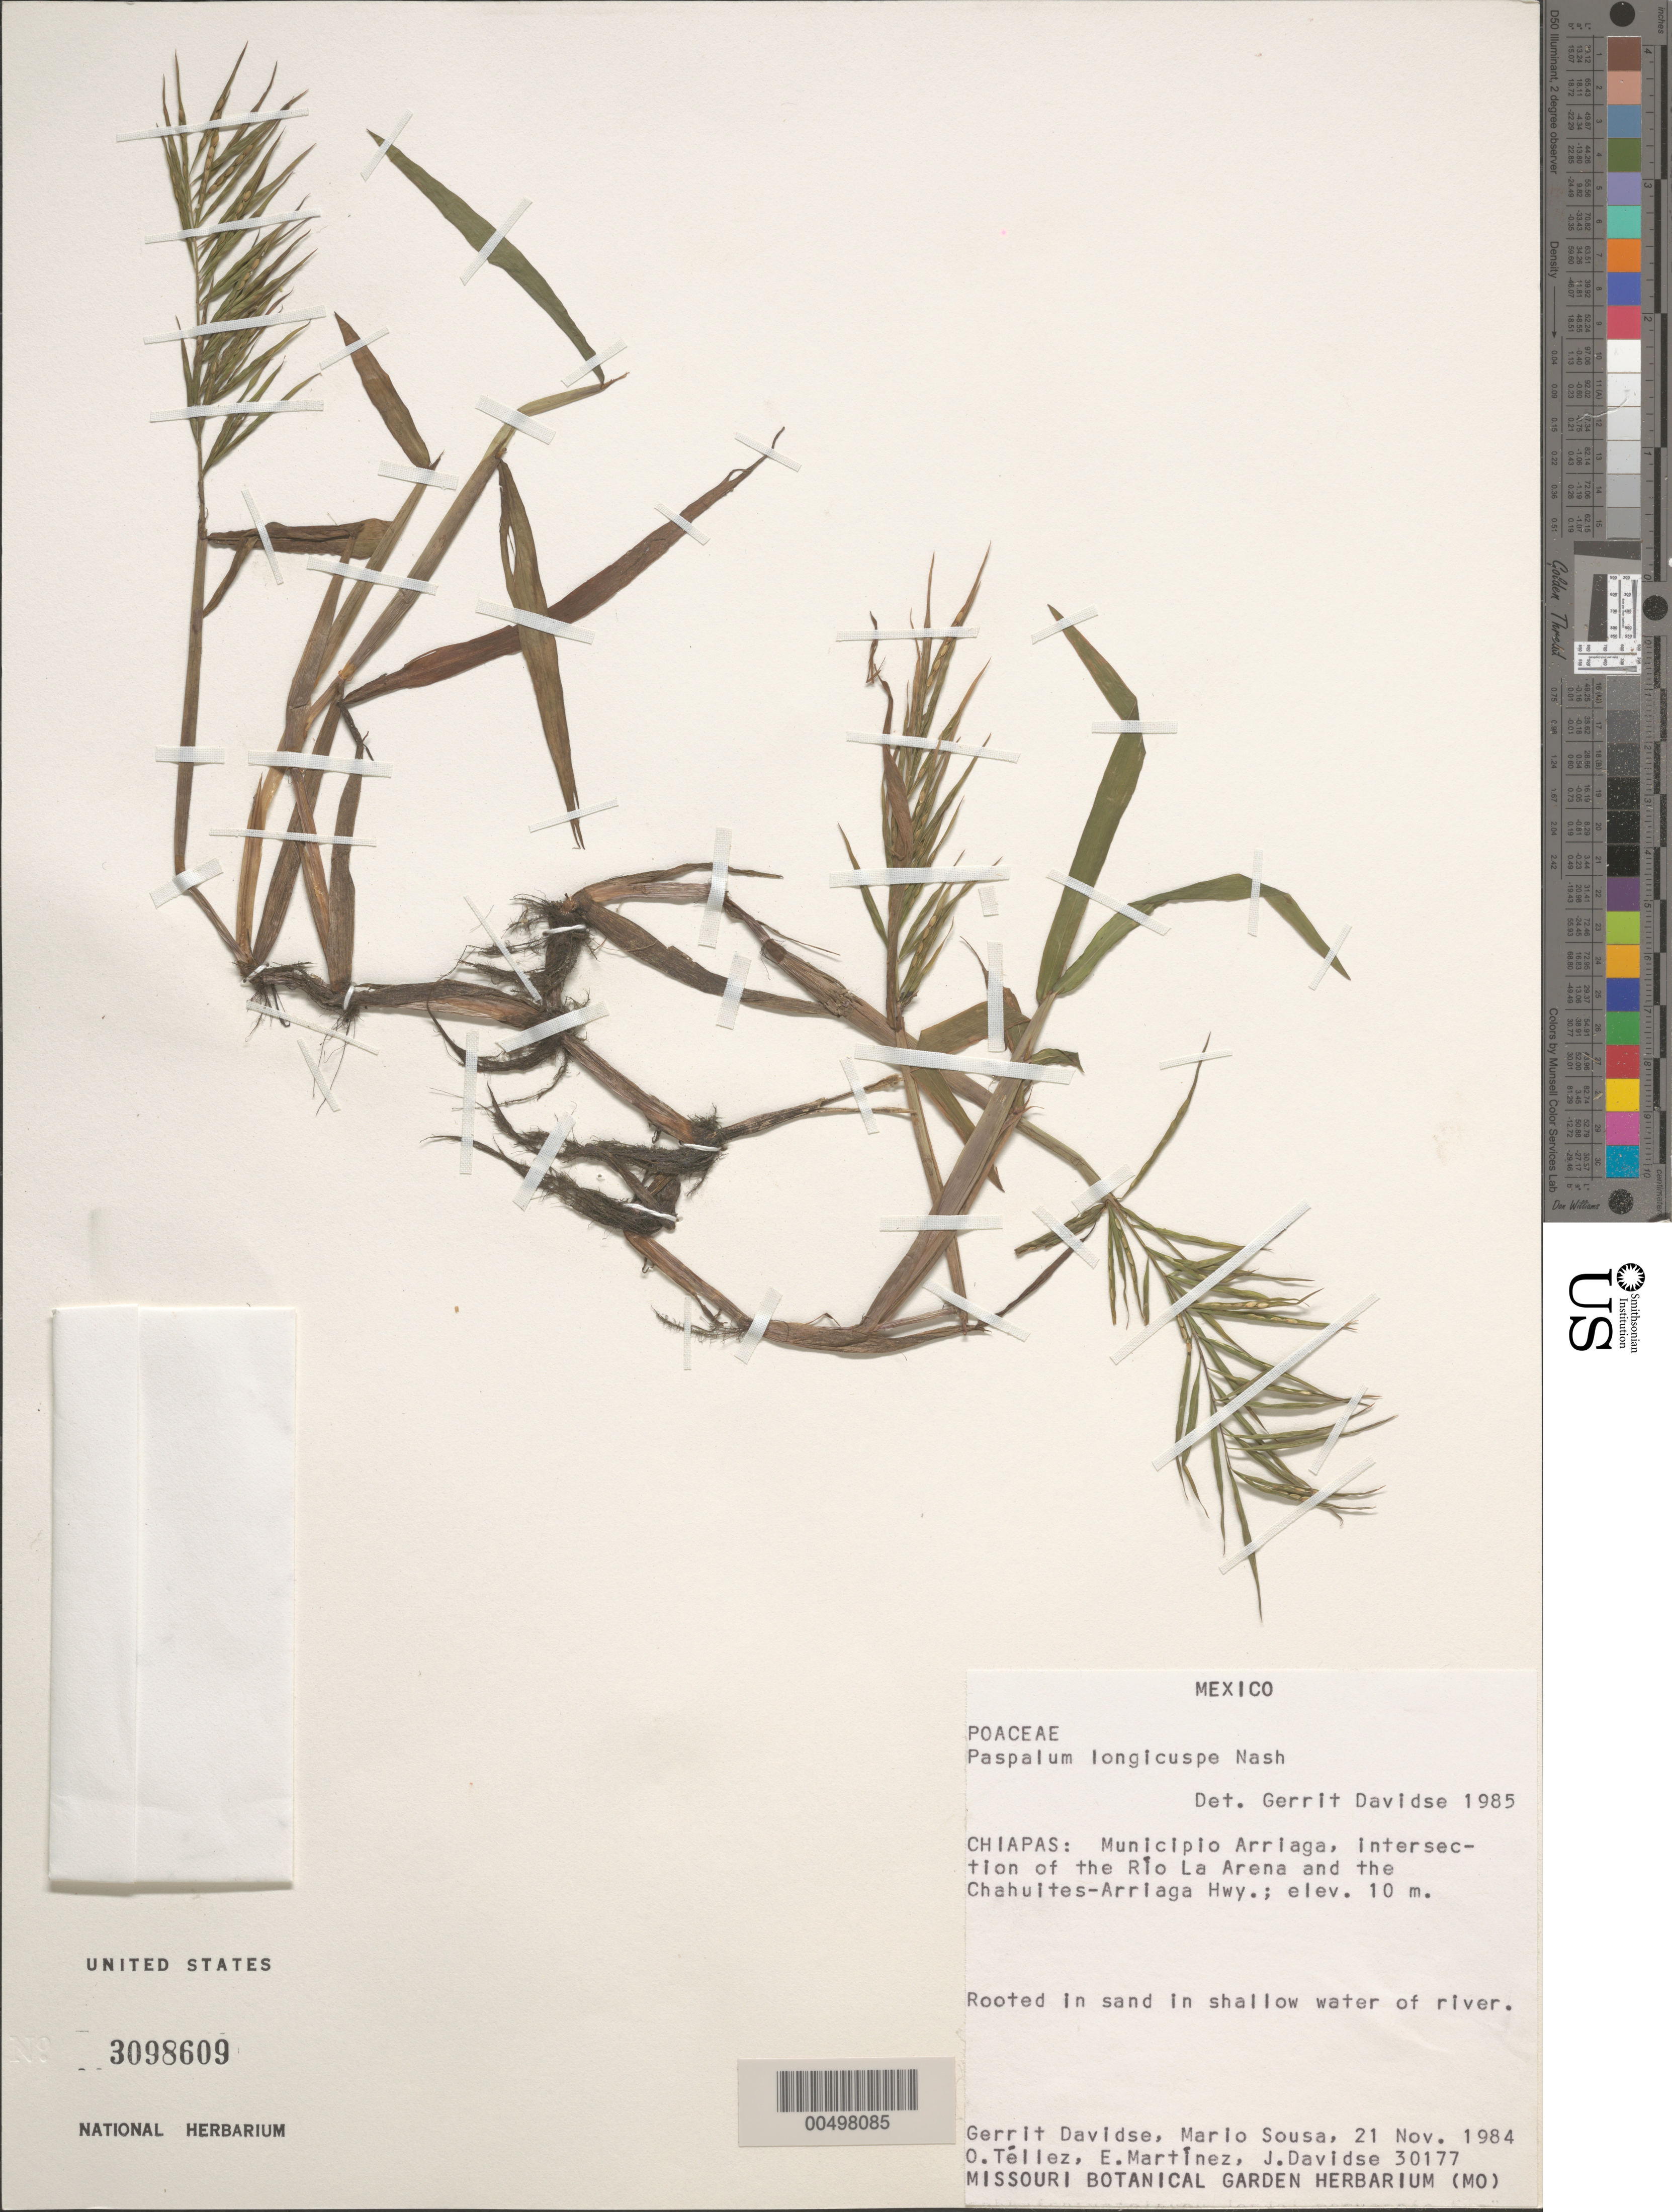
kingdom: Plantae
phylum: Tracheophyta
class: Liliopsida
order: Poales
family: Poaceae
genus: Paspalum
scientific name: Paspalum longicuspe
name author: Nash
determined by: Davidse, Gerrit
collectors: G. Davidse, M. Sousa S., O. Tellez, E. Martínez & J. Davidse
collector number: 30177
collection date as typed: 21 Nov 1984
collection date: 1984-11-21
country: Mexico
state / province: Chiapas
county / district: Arriaga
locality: Intersection of the R¡o La Arena & the Chahultes-Arriaga Hwy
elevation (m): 10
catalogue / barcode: US 3098609